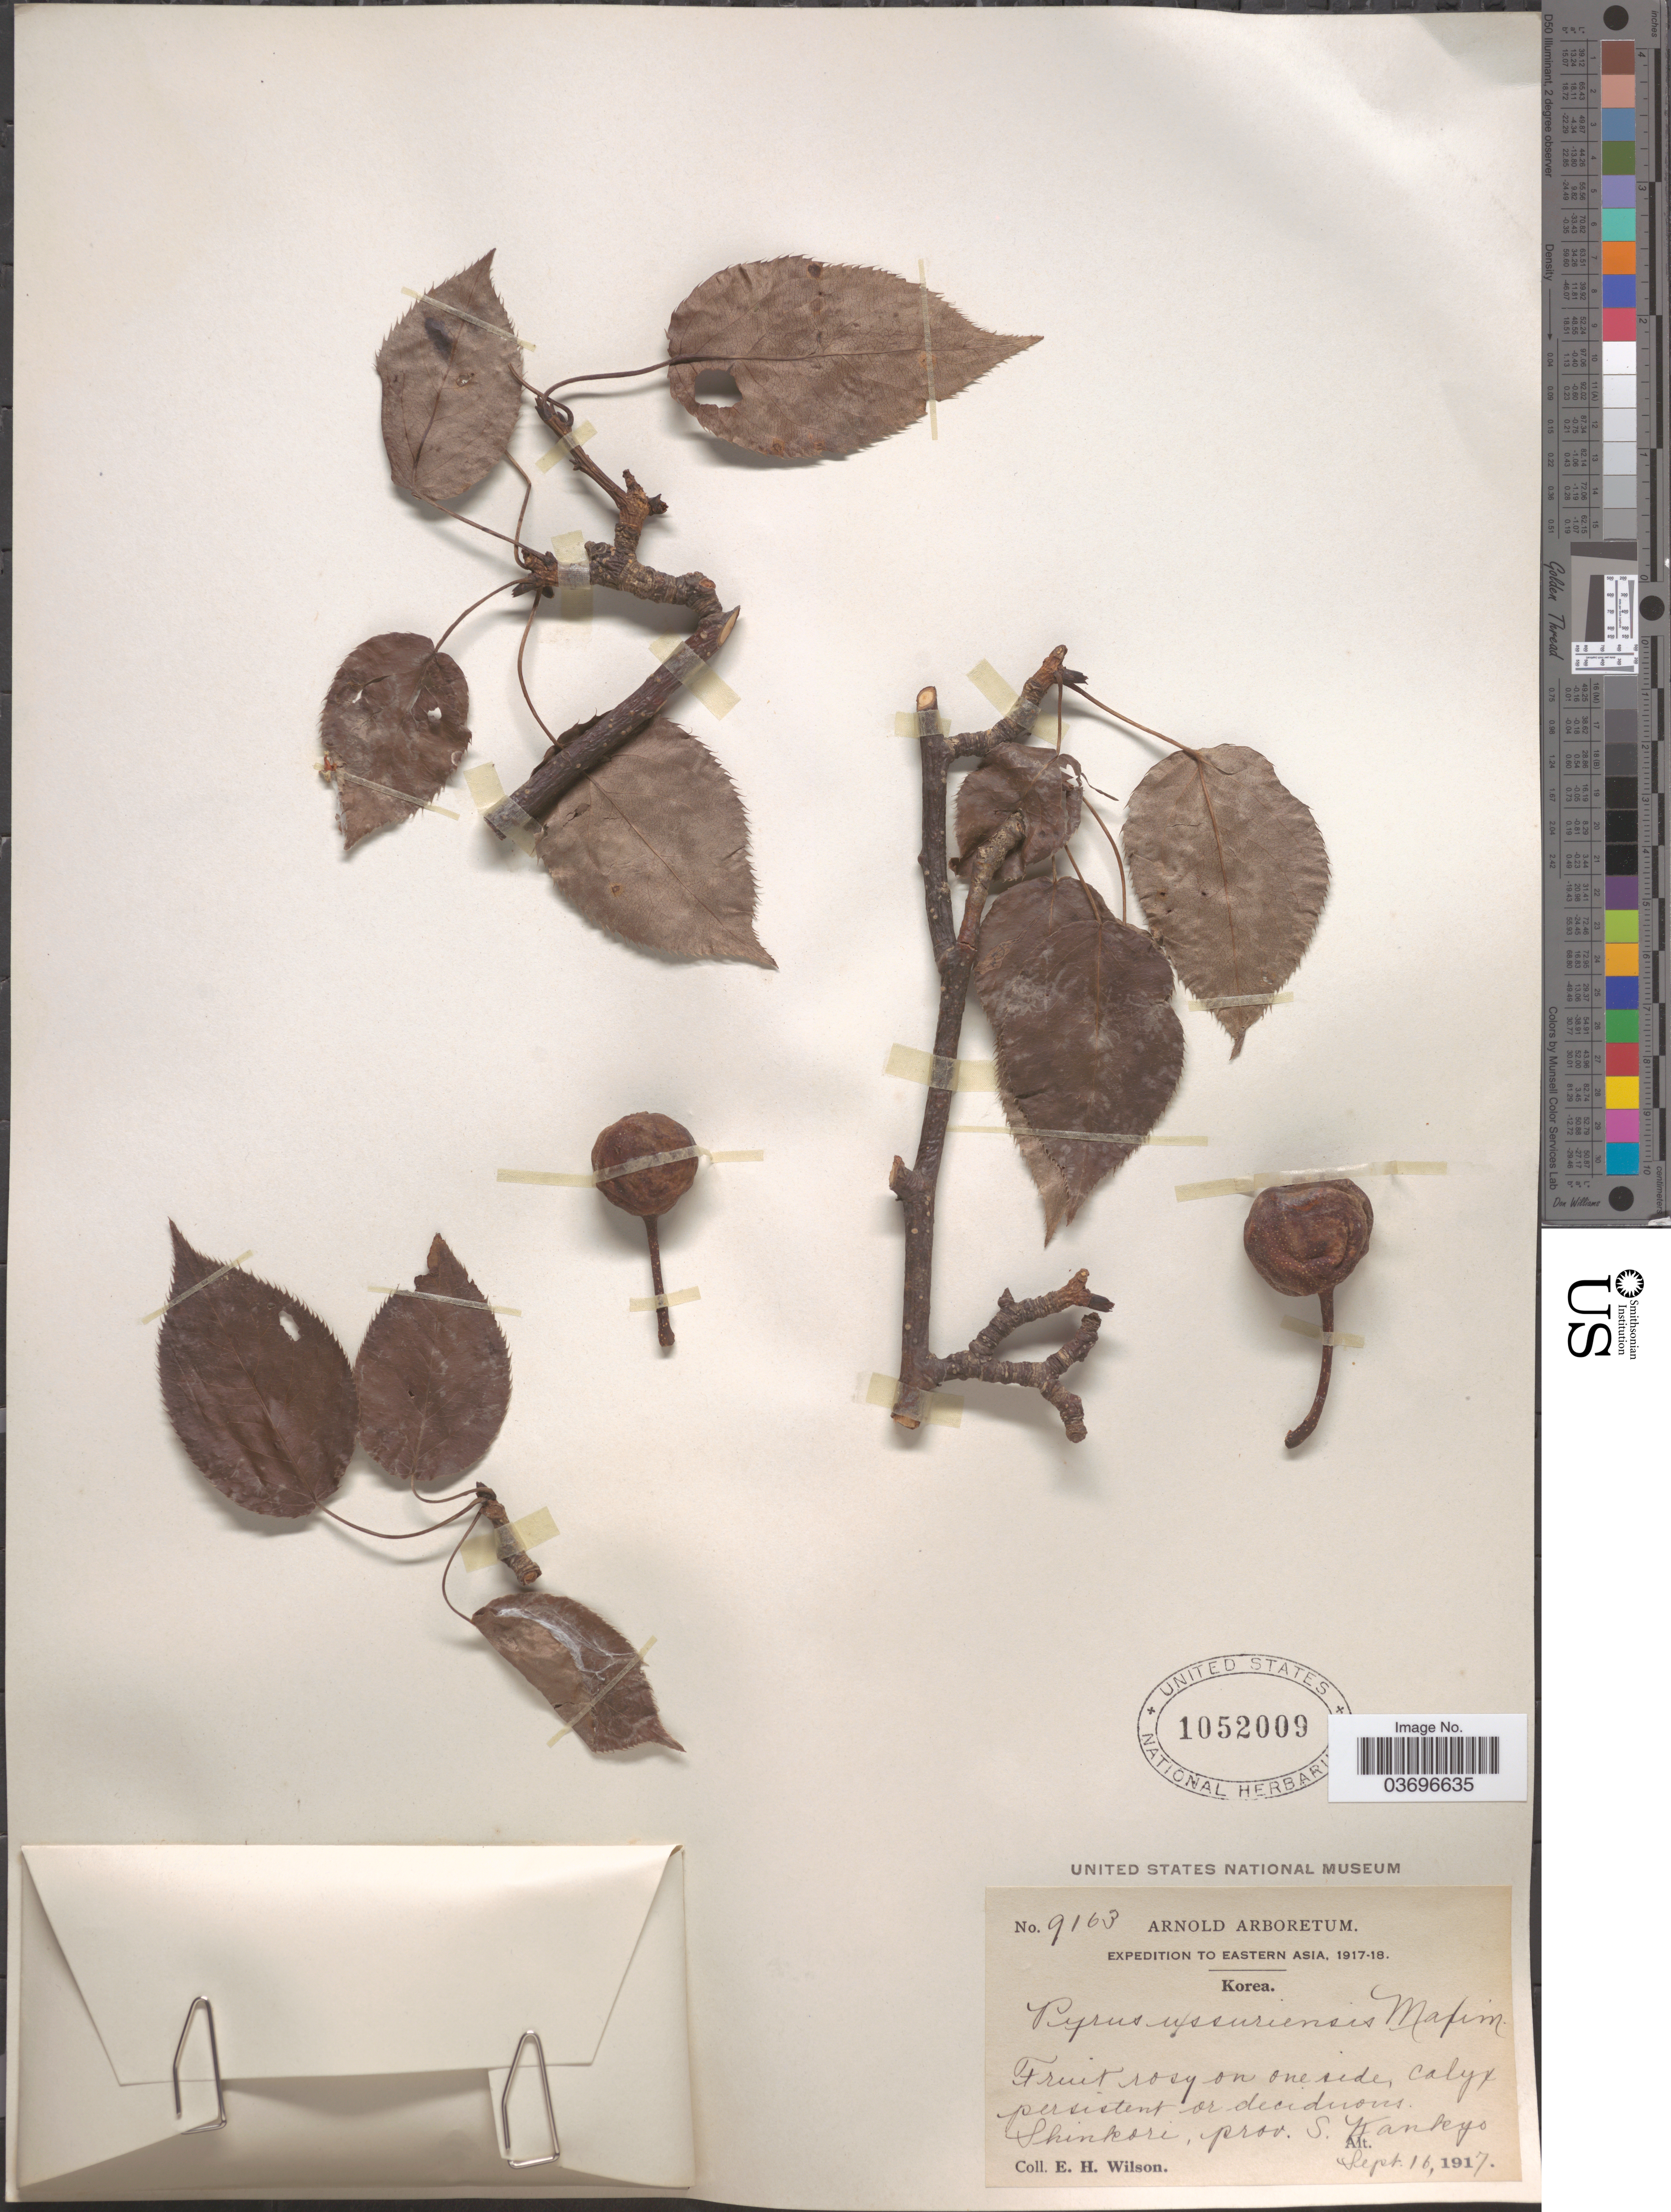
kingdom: Plantae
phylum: Tracheophyta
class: Magnoliopsida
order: Rosales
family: Rosaceae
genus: Pyrus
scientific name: Pyrus ussuriensis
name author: Maxim.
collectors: E. Wilson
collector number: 9163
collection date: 1917-09-16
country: North Korea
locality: Shinkori, prov. S. Kankyo.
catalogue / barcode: US 1052009